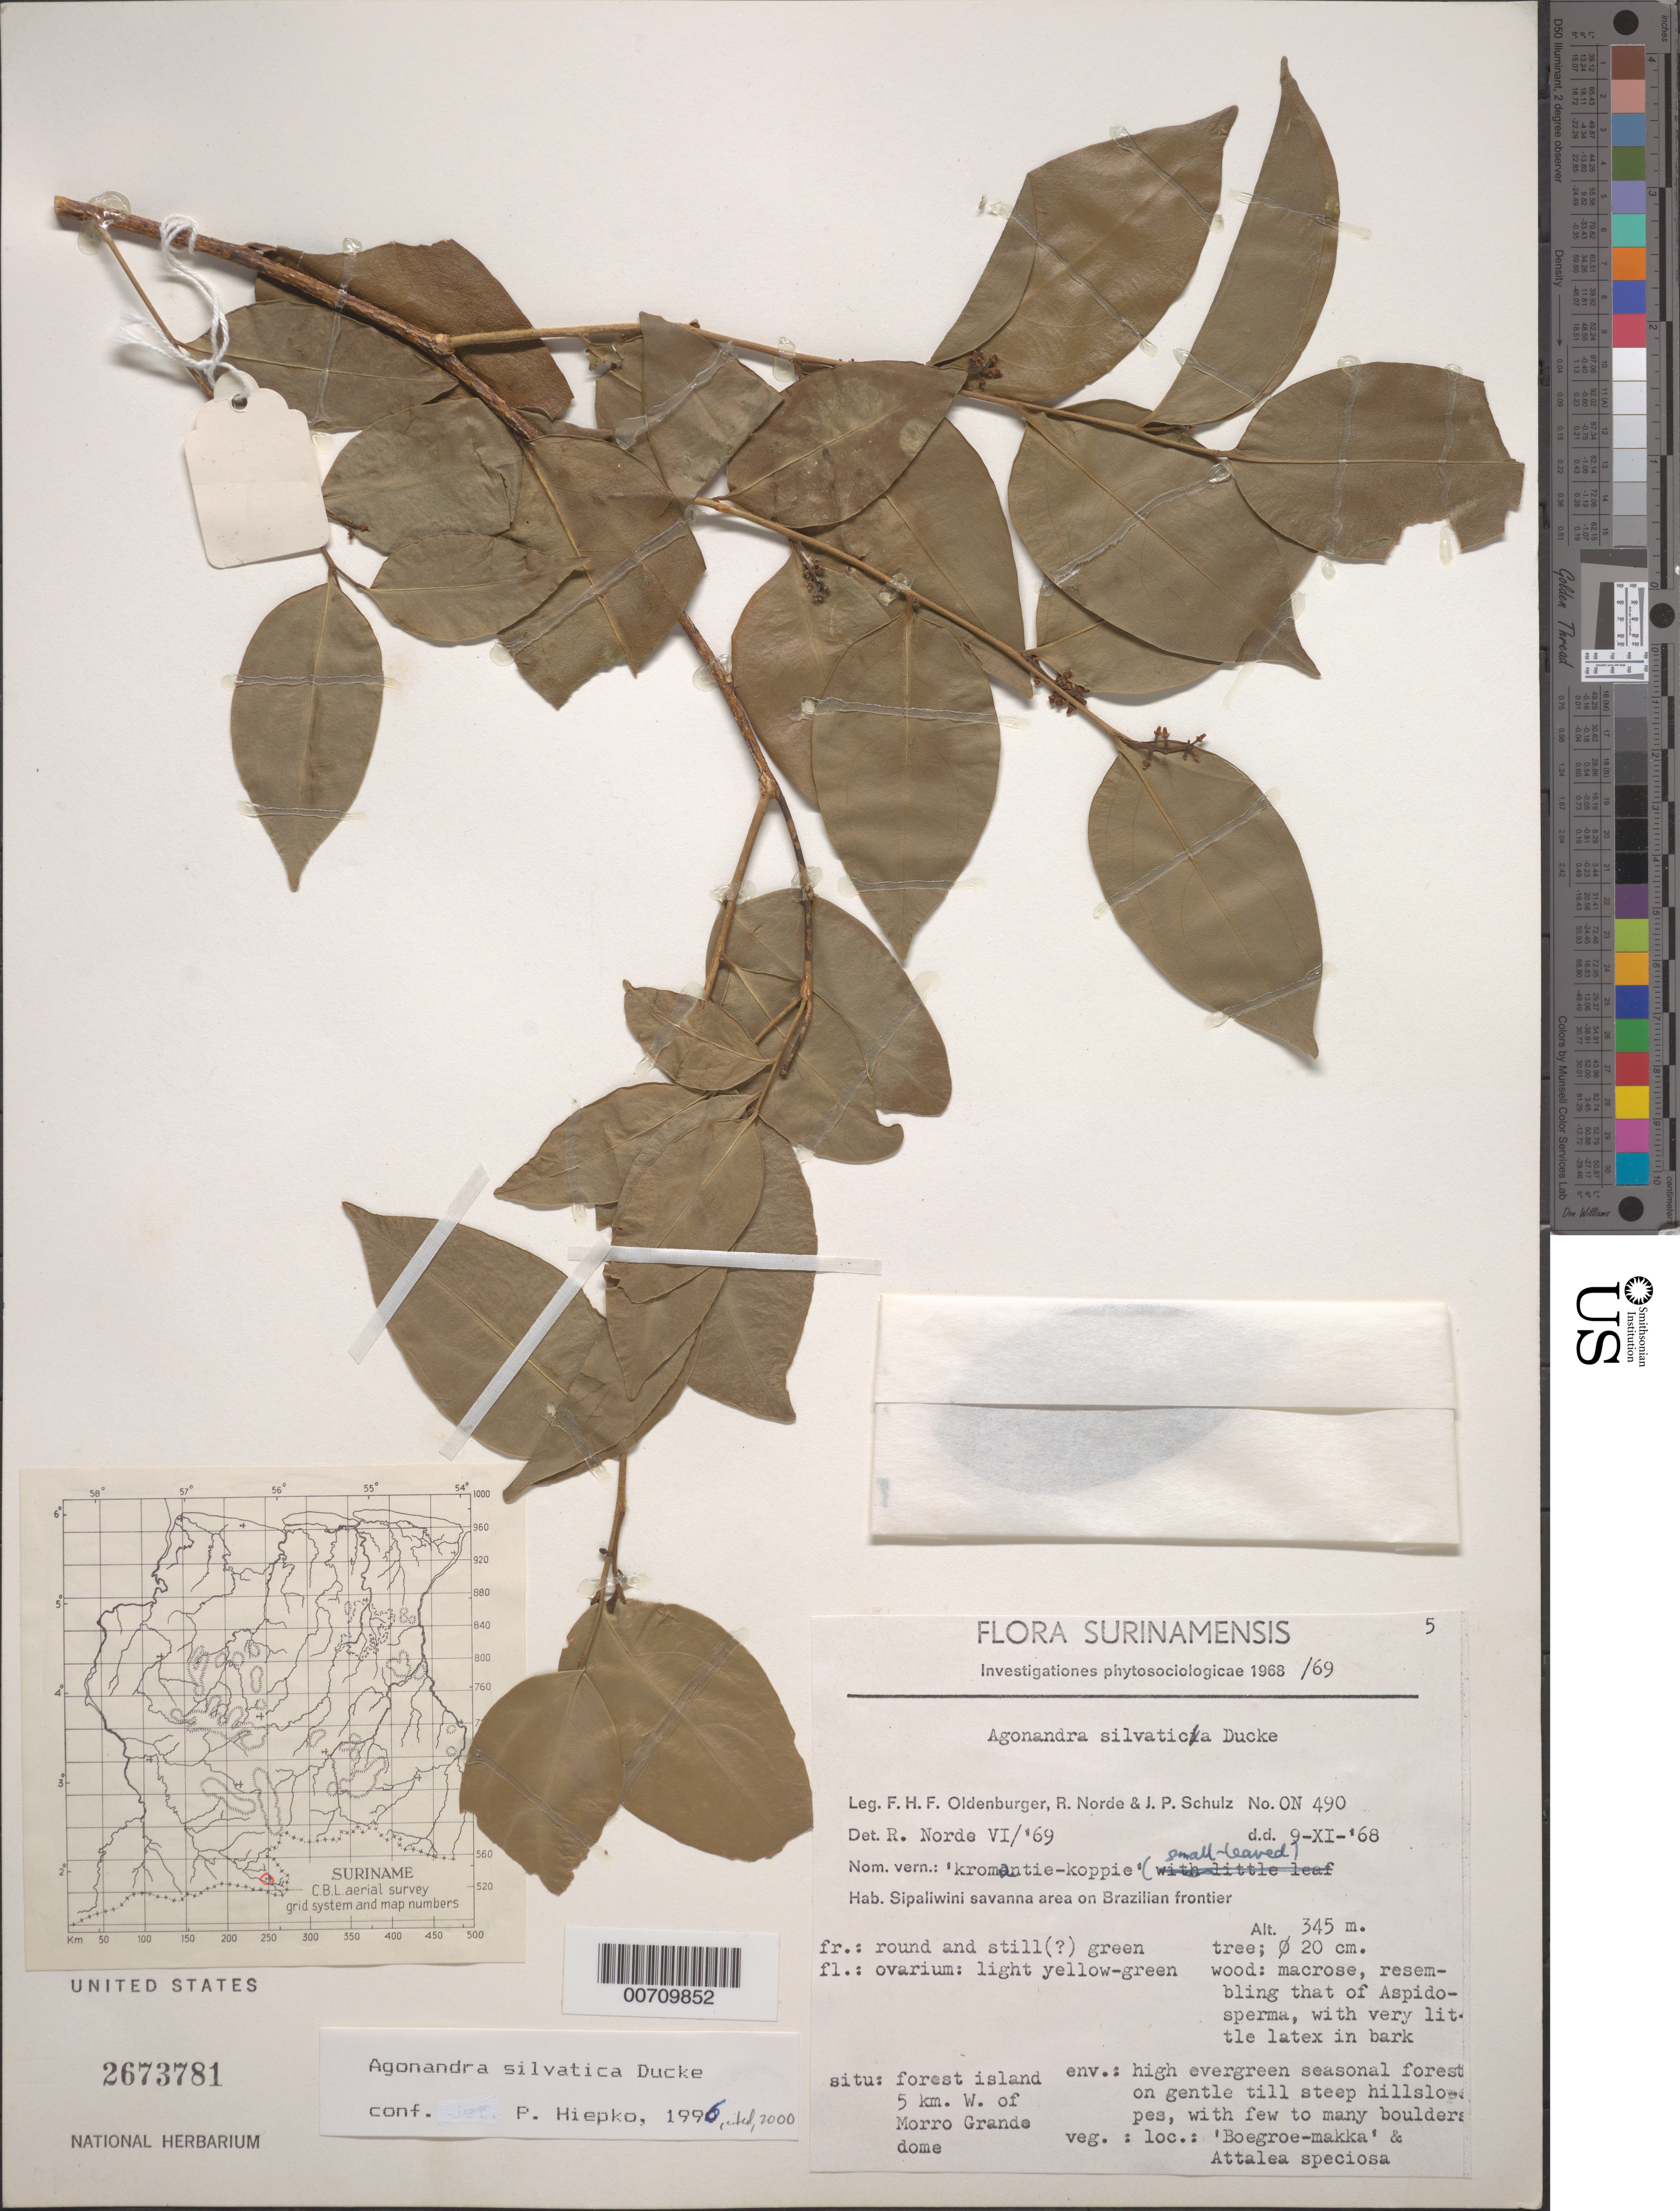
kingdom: Plantae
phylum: Tracheophyta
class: Magnoliopsida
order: Santalales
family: Opiliaceae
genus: Agonandra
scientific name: Agonandra silvatica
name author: Ducke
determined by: Norde, R.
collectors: F. Oldenburger, R. Norde & J. P. Schulz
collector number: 490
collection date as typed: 9-Nov-68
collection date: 1968-11-09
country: Suriname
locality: Sipaliwini Savanna, Brazilian frontier, 5 km W of Morro Grande dome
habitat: Forest island; high evergreen seasonal forest on gentle till steep hillslopes, with few to many boulders, local veg "Boegroe-makka" & Attalea speciosa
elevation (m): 345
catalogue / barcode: US 2673781